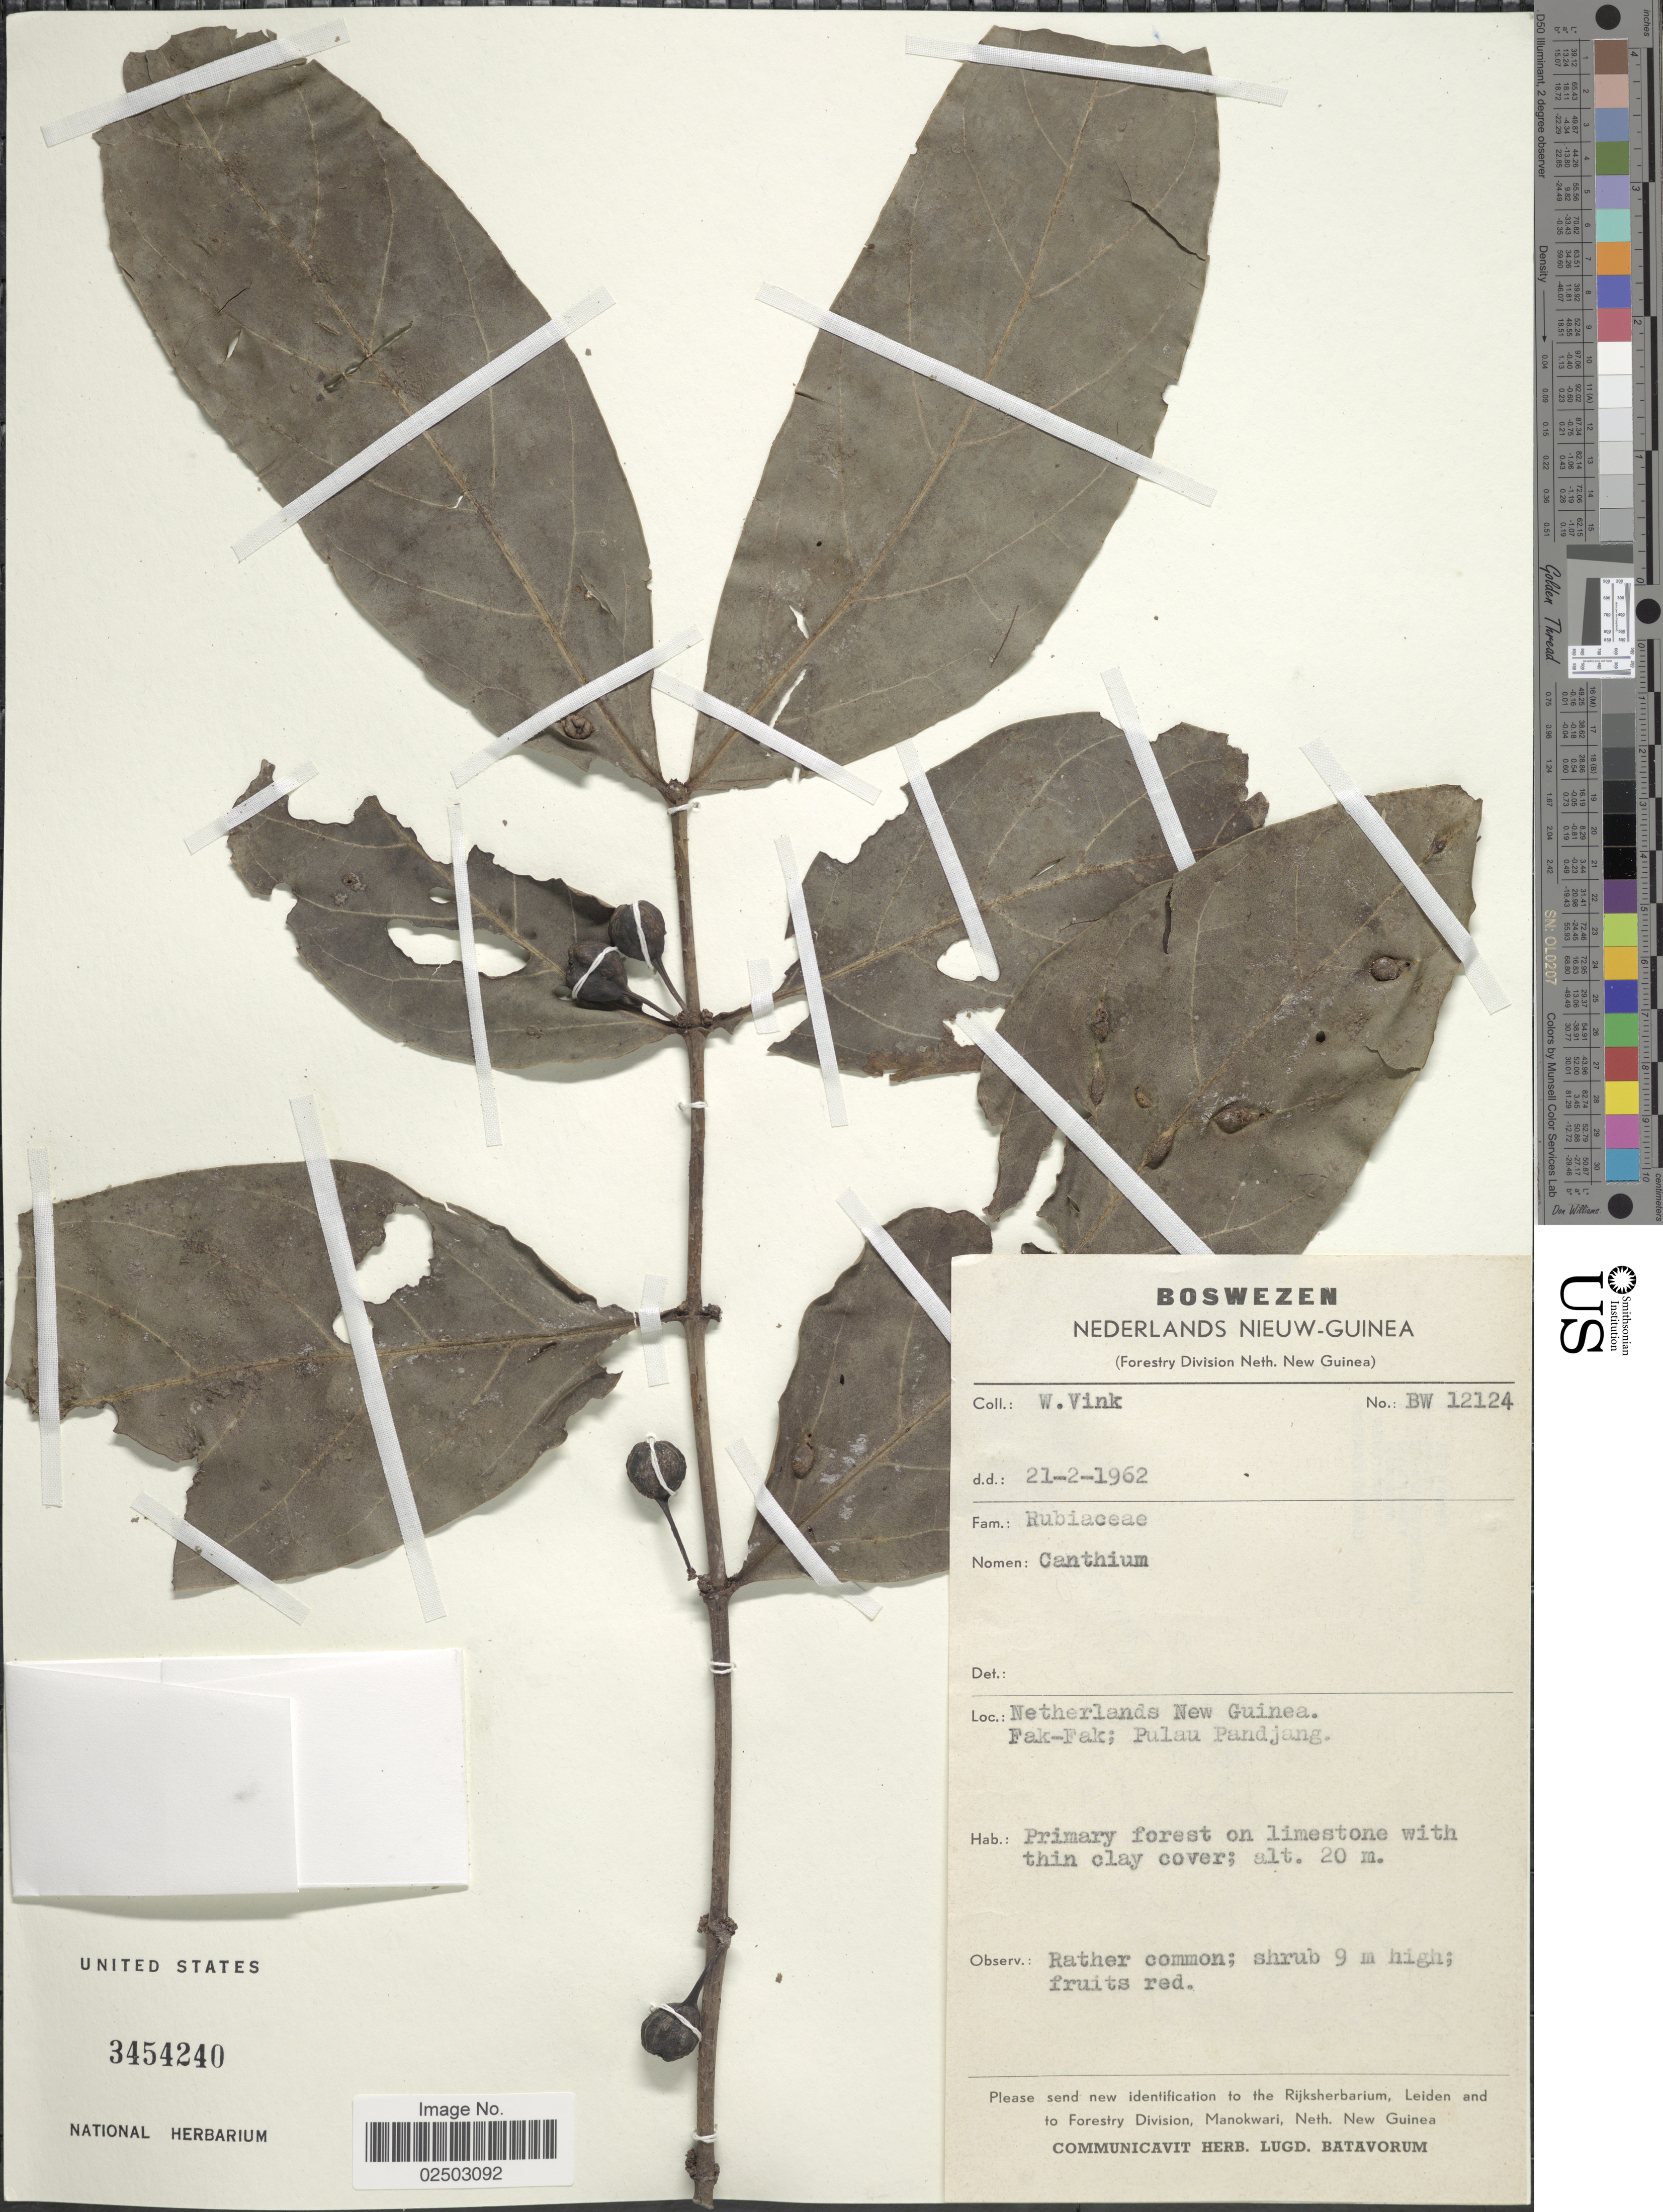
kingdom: Plantae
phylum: Tracheophyta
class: Magnoliopsida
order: Gentianales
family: Rubiaceae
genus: Bridsonia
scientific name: Bridsonia chamaedendrum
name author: (Kuntze) Verstraete & A.E. van Wyk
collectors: W. Vink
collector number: BW 12124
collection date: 1962-02-21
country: Indonesia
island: New Guinea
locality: Netherlands New Guinea, Fak-Fak; Pulau Pandjang, primary forest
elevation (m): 20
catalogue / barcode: US 3454240